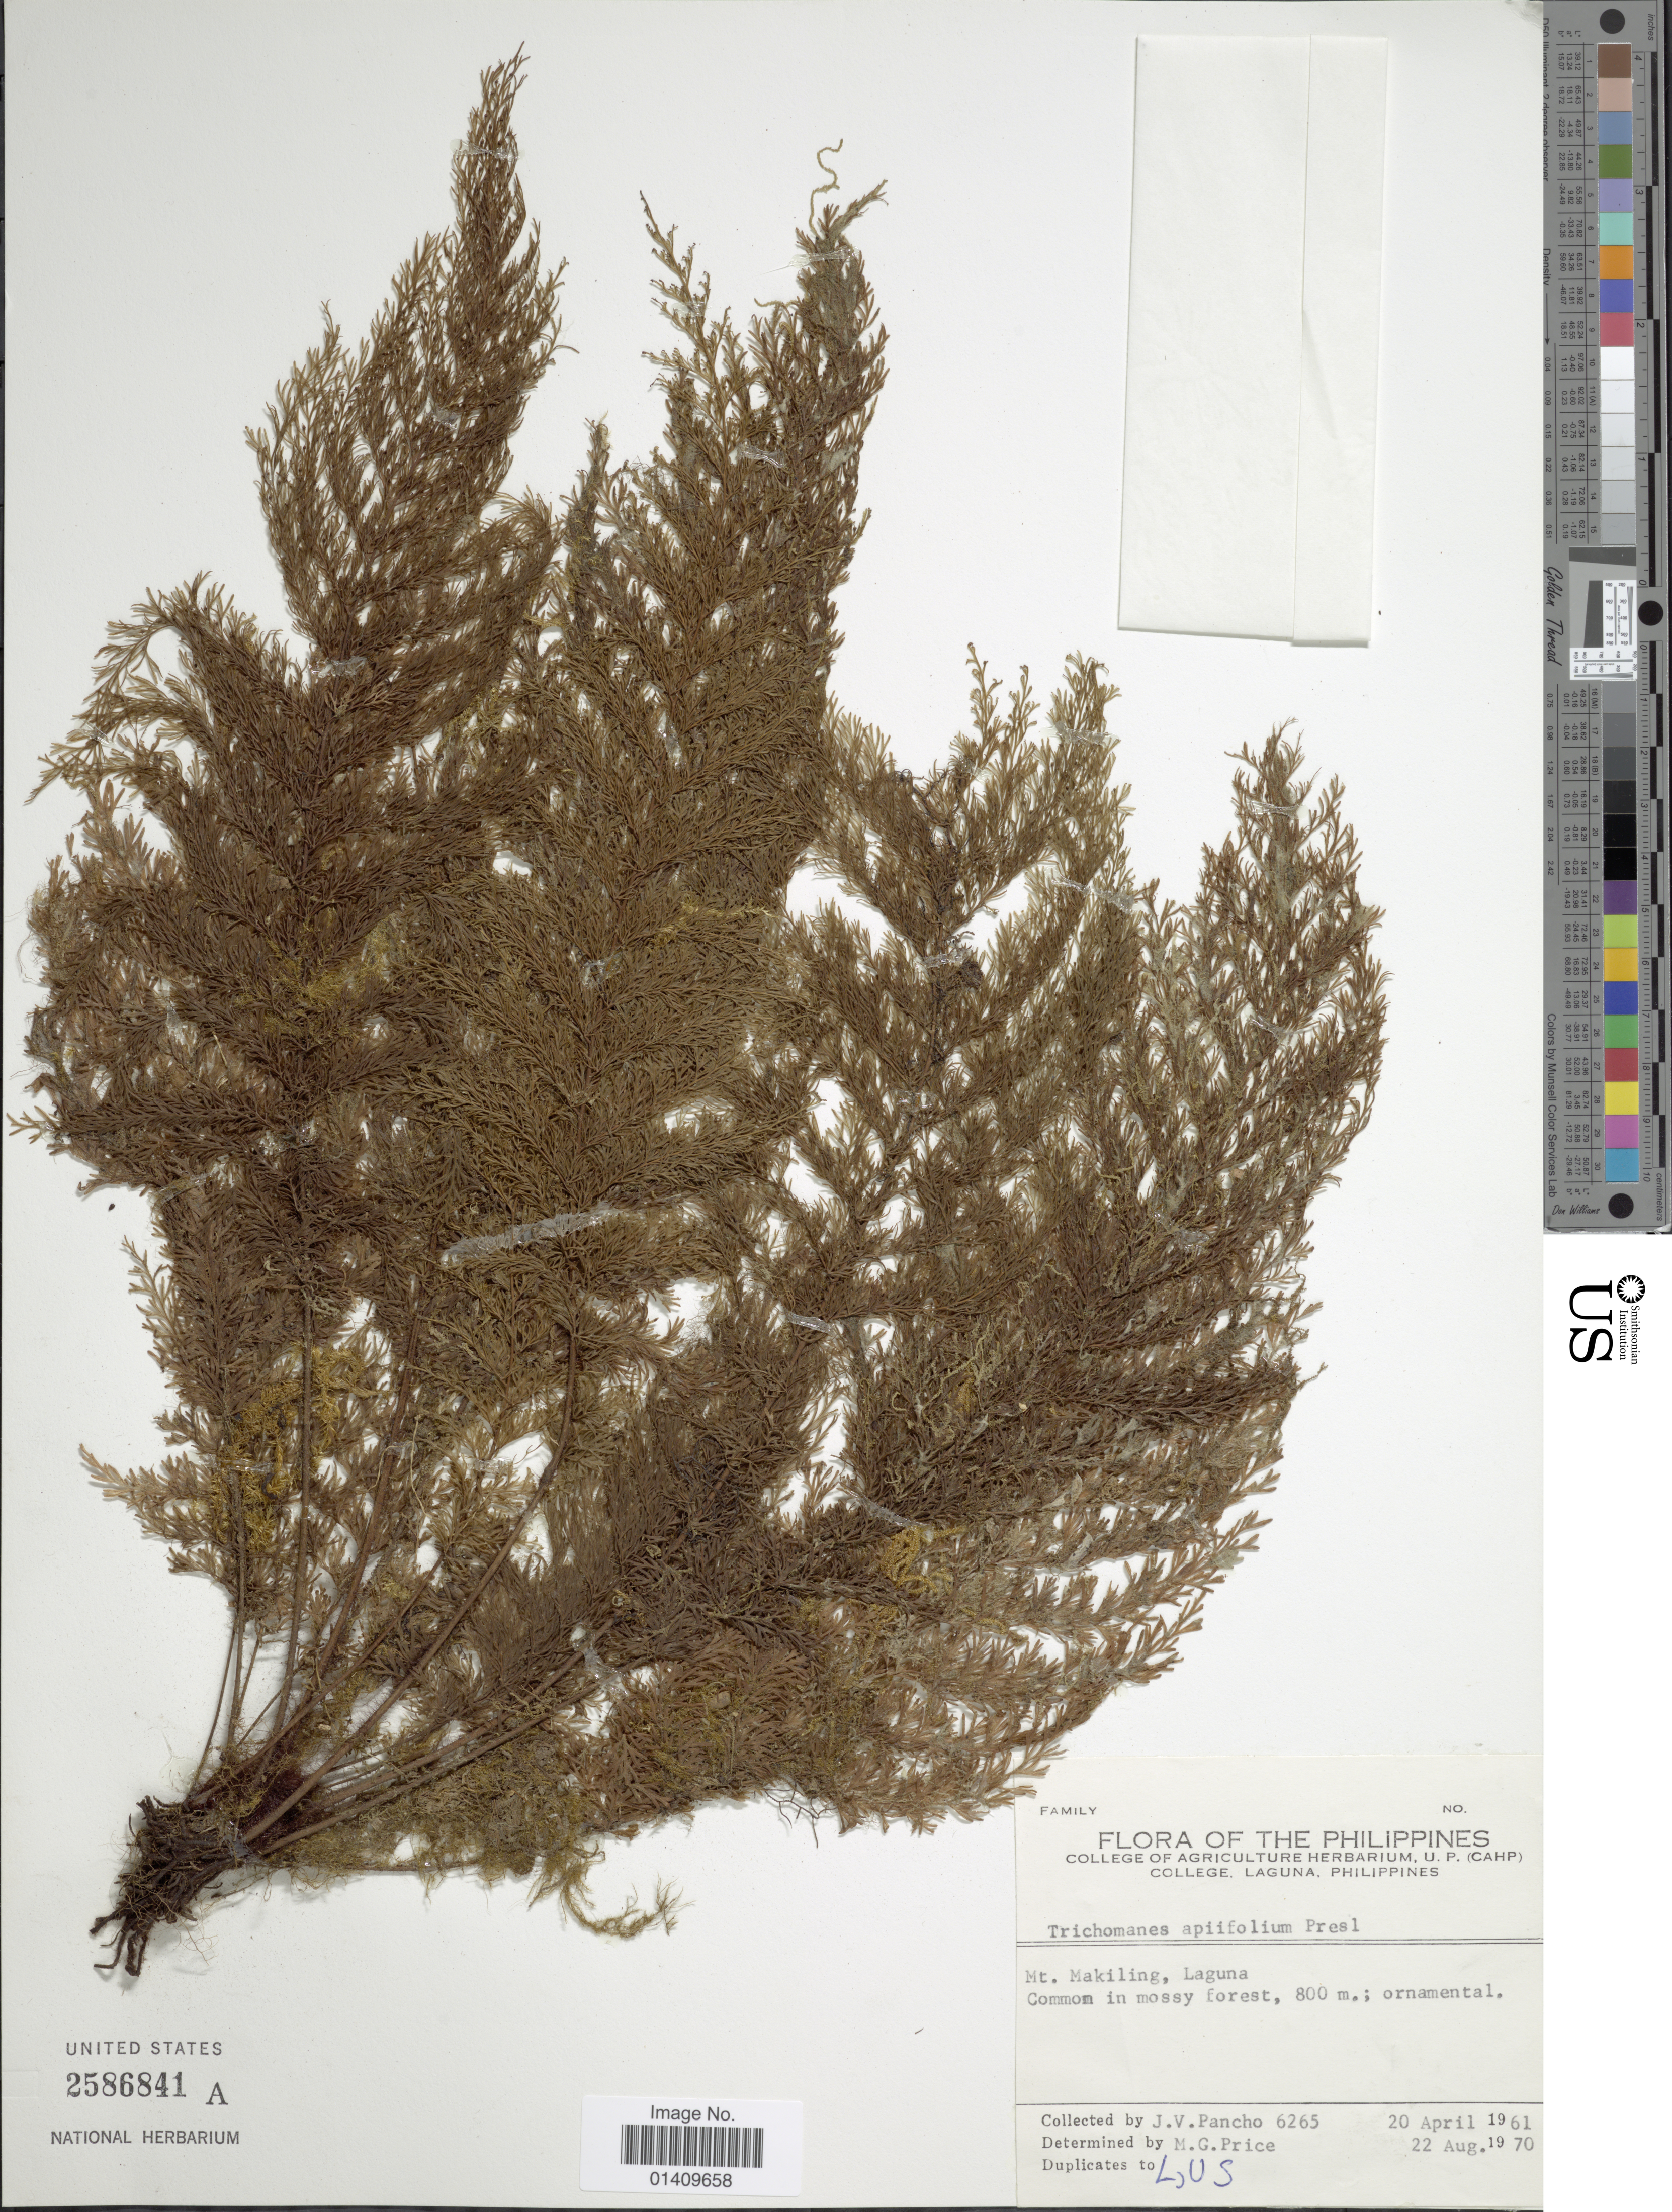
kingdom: Plantae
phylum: Tracheophyta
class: Polypodiopsida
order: Hymenophyllales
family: Hymenophyllaceae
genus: Callistopteris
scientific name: Callistopteris apiifolia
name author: (C. Presl) Copel.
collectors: J. Pancho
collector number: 6265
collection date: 1961-04-20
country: Philippines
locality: Mt. Makiling Laguna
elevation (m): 800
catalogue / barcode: US 2586841A